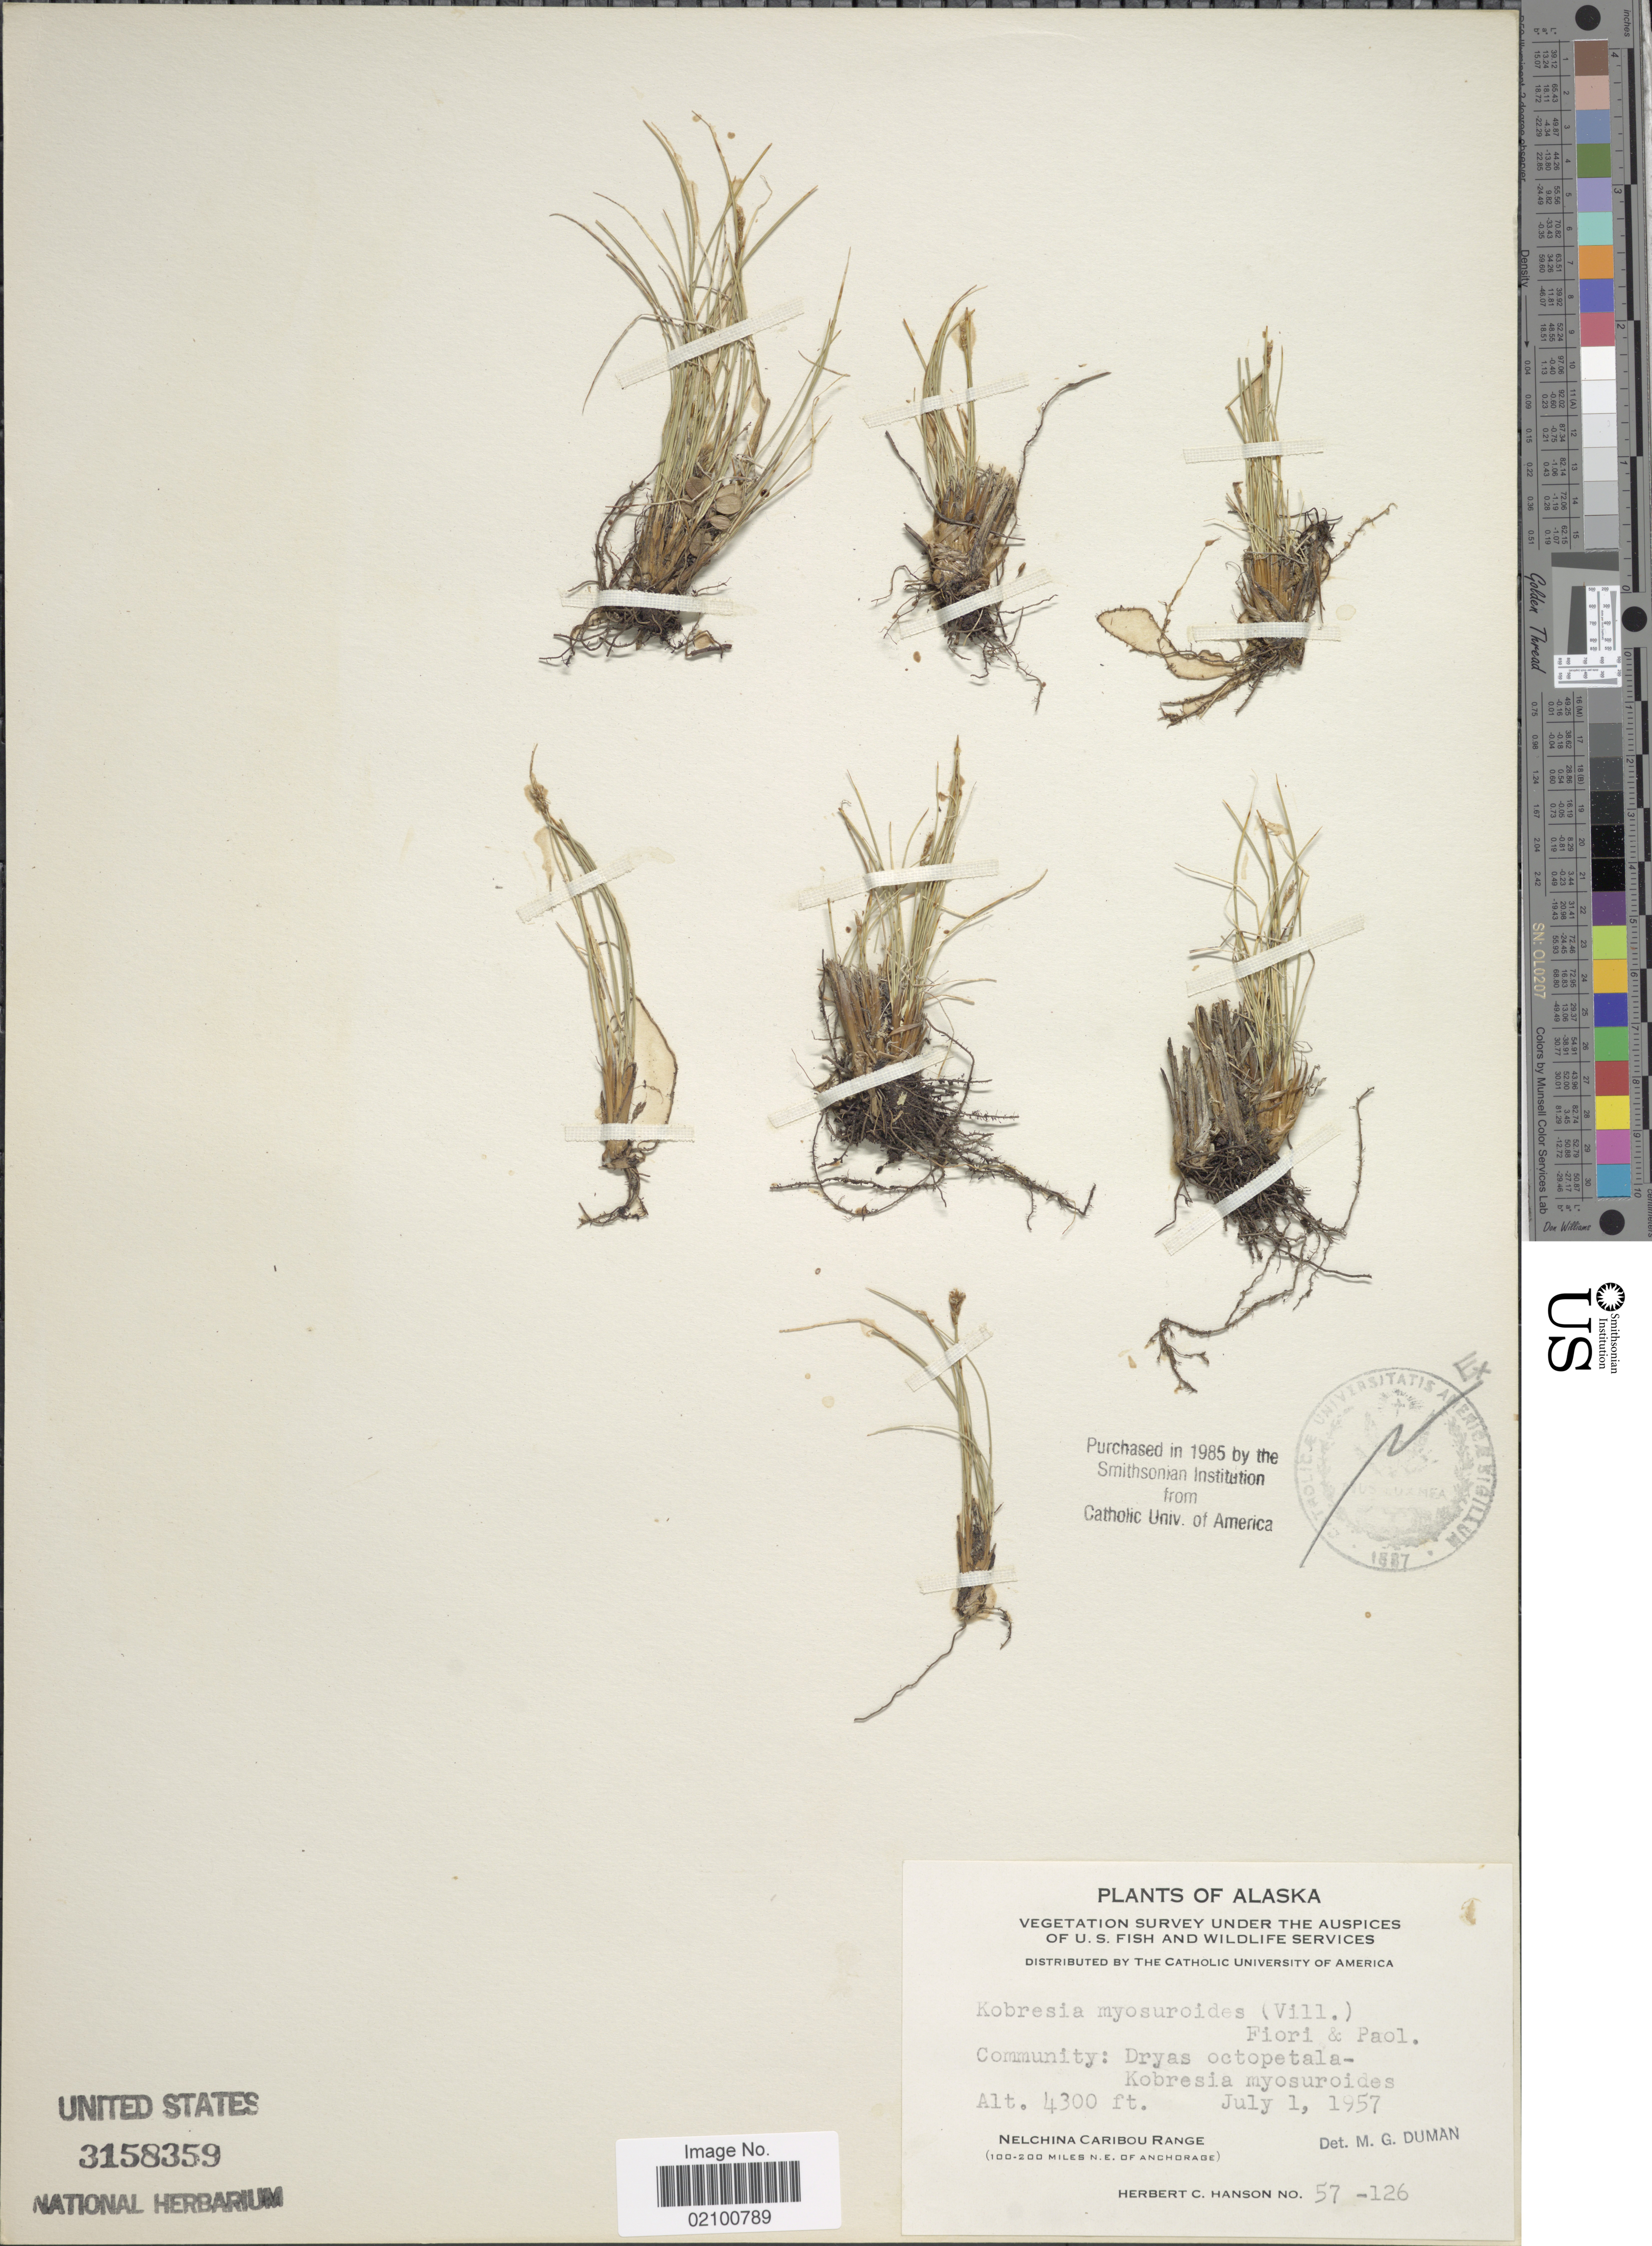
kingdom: Plantae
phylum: Tracheophyta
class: Liliopsida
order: Poales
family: Cyperaceae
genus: Carex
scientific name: Carex myosuroides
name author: Vill.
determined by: Strong, M. T., (US), Smithsonian Institution - National Museum of Natural History (UNITED STATES)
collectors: H. Hanson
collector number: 57-126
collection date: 1957-07-01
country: United States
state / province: Alaska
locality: Nelchina Caribou Range (100-200 miles N.E. of Anchdrage)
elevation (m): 1311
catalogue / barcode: US 3158359